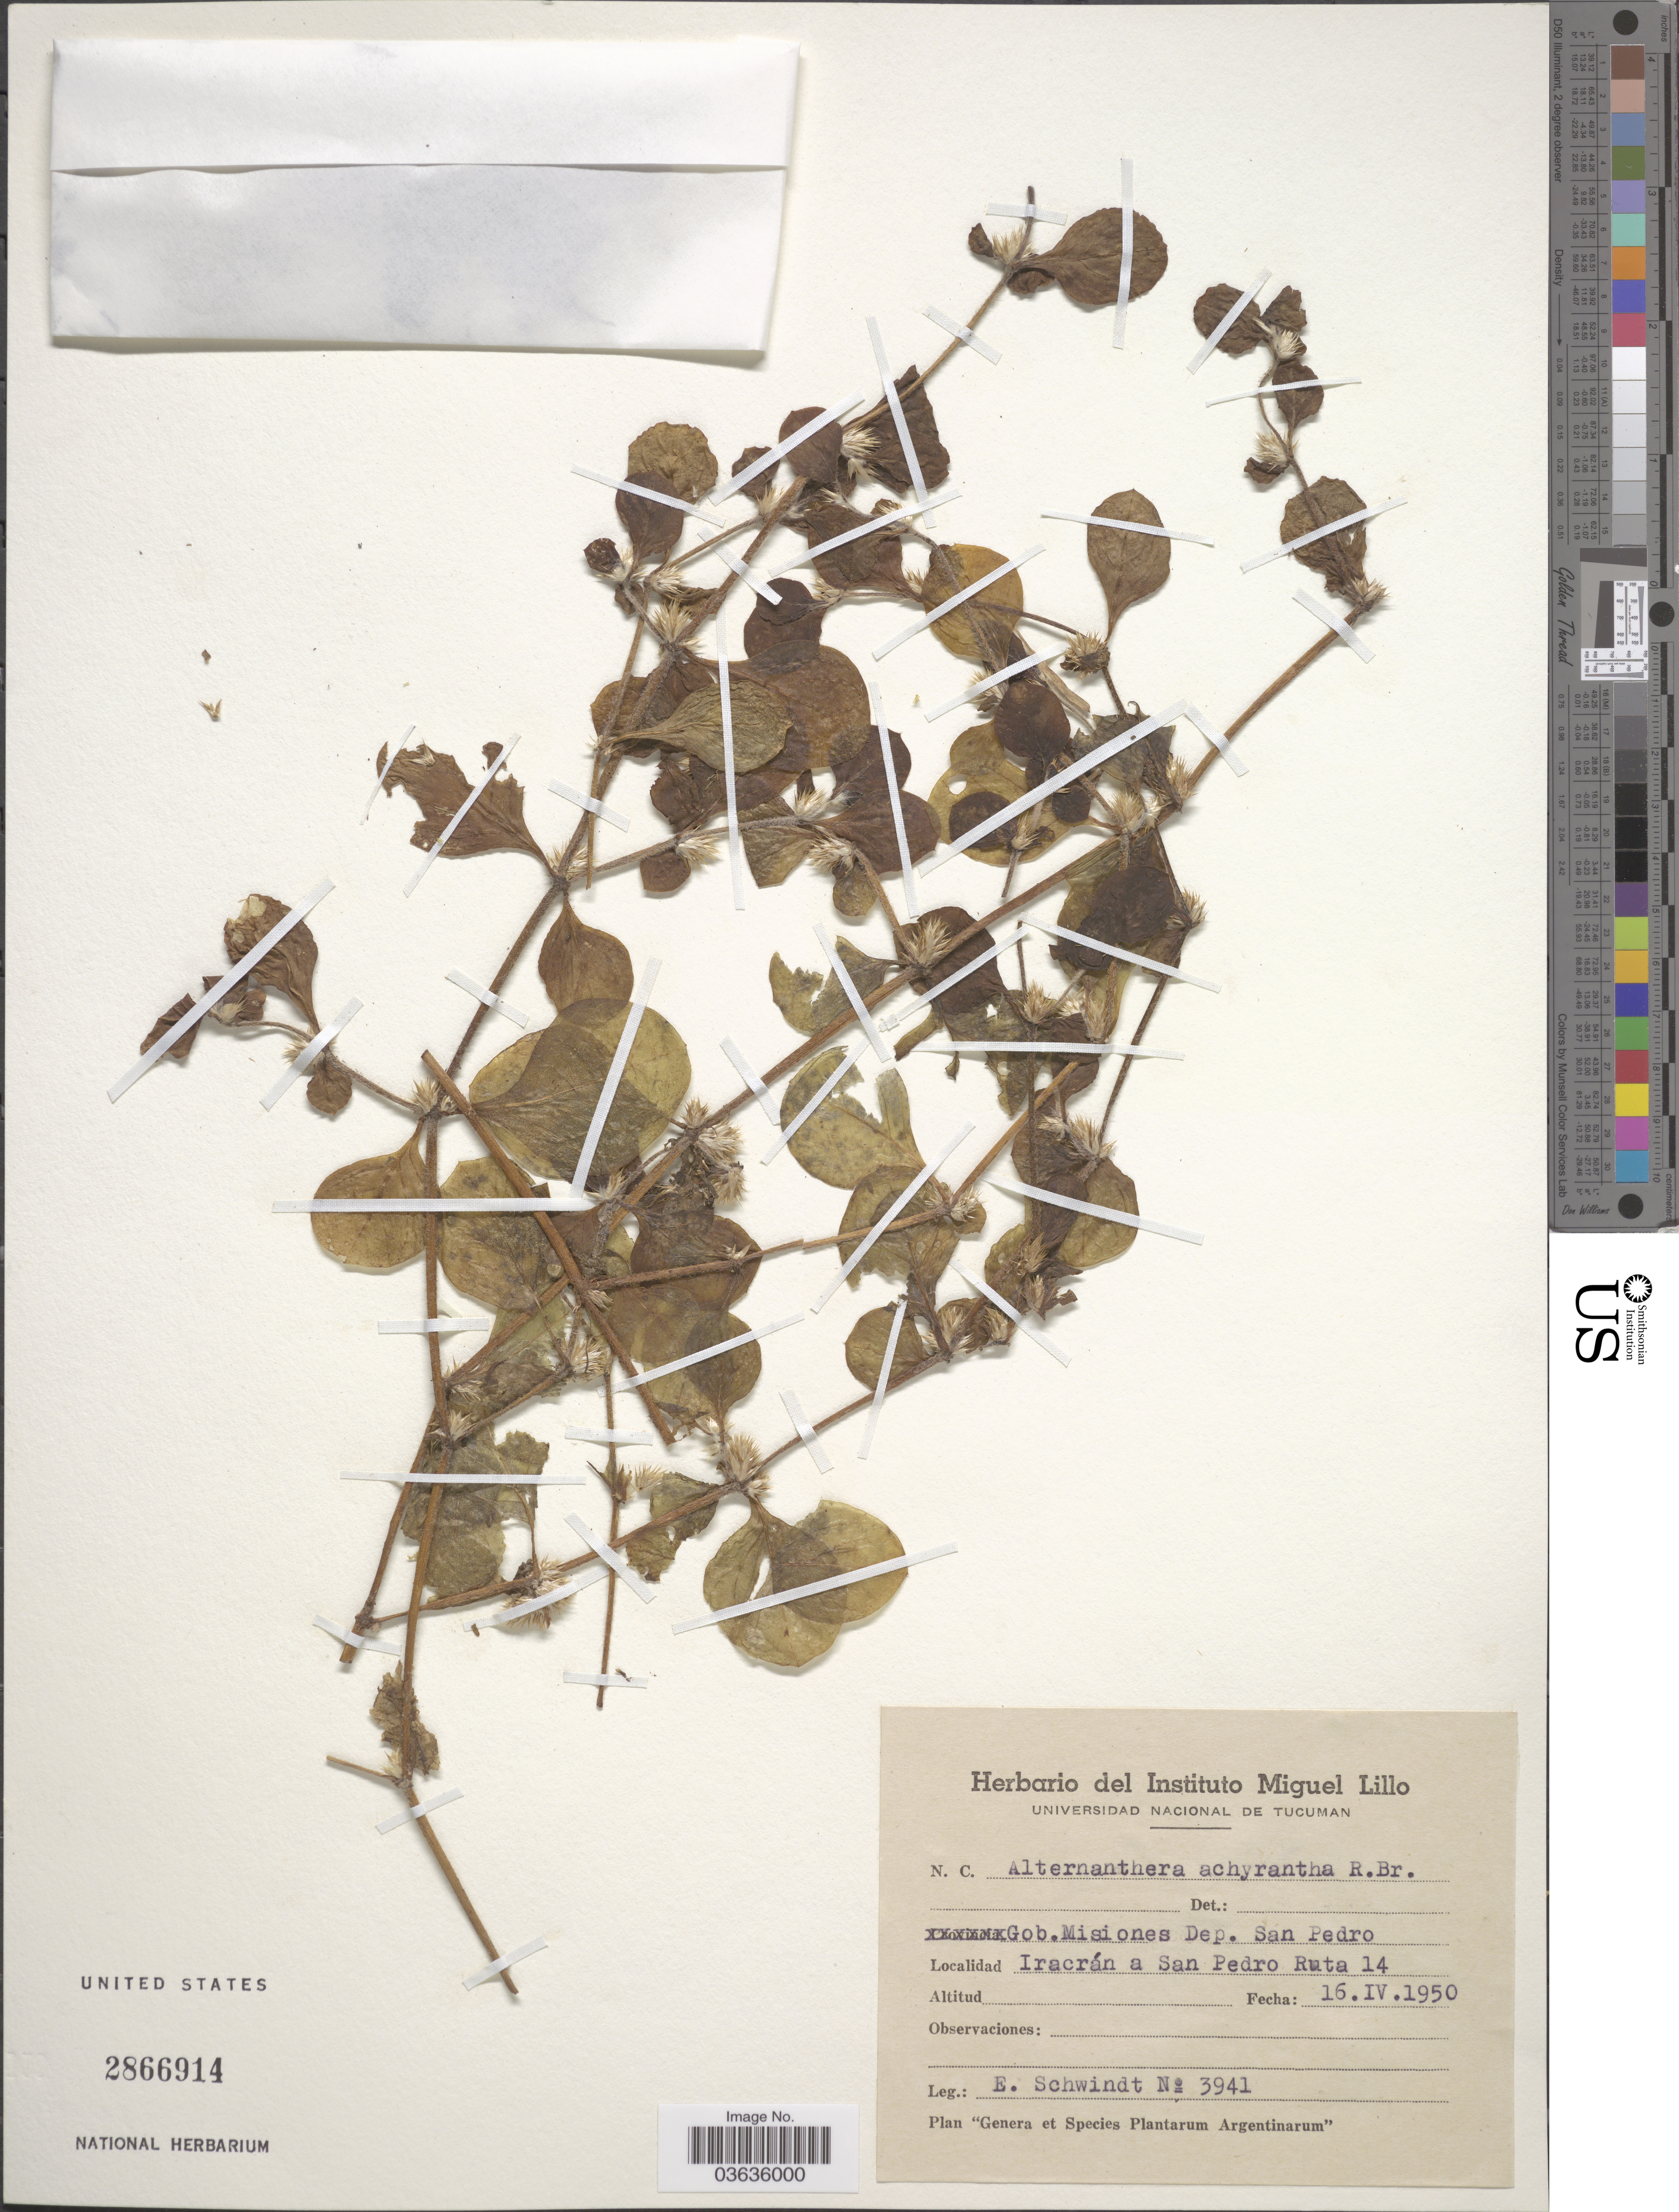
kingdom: Plantae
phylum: Tracheophyta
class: Magnoliopsida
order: Caryophyllales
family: Amaranthaceae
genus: Alternanthera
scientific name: Alternanthera achyrantha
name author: (L.) R. Br.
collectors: E. Schwindt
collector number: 3941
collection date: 1950-04-16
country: Argentina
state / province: Misiones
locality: Gob. Misiones. Dep. San Pedro. Iracrán a San Pedro Ruta 14.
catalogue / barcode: US 2866914